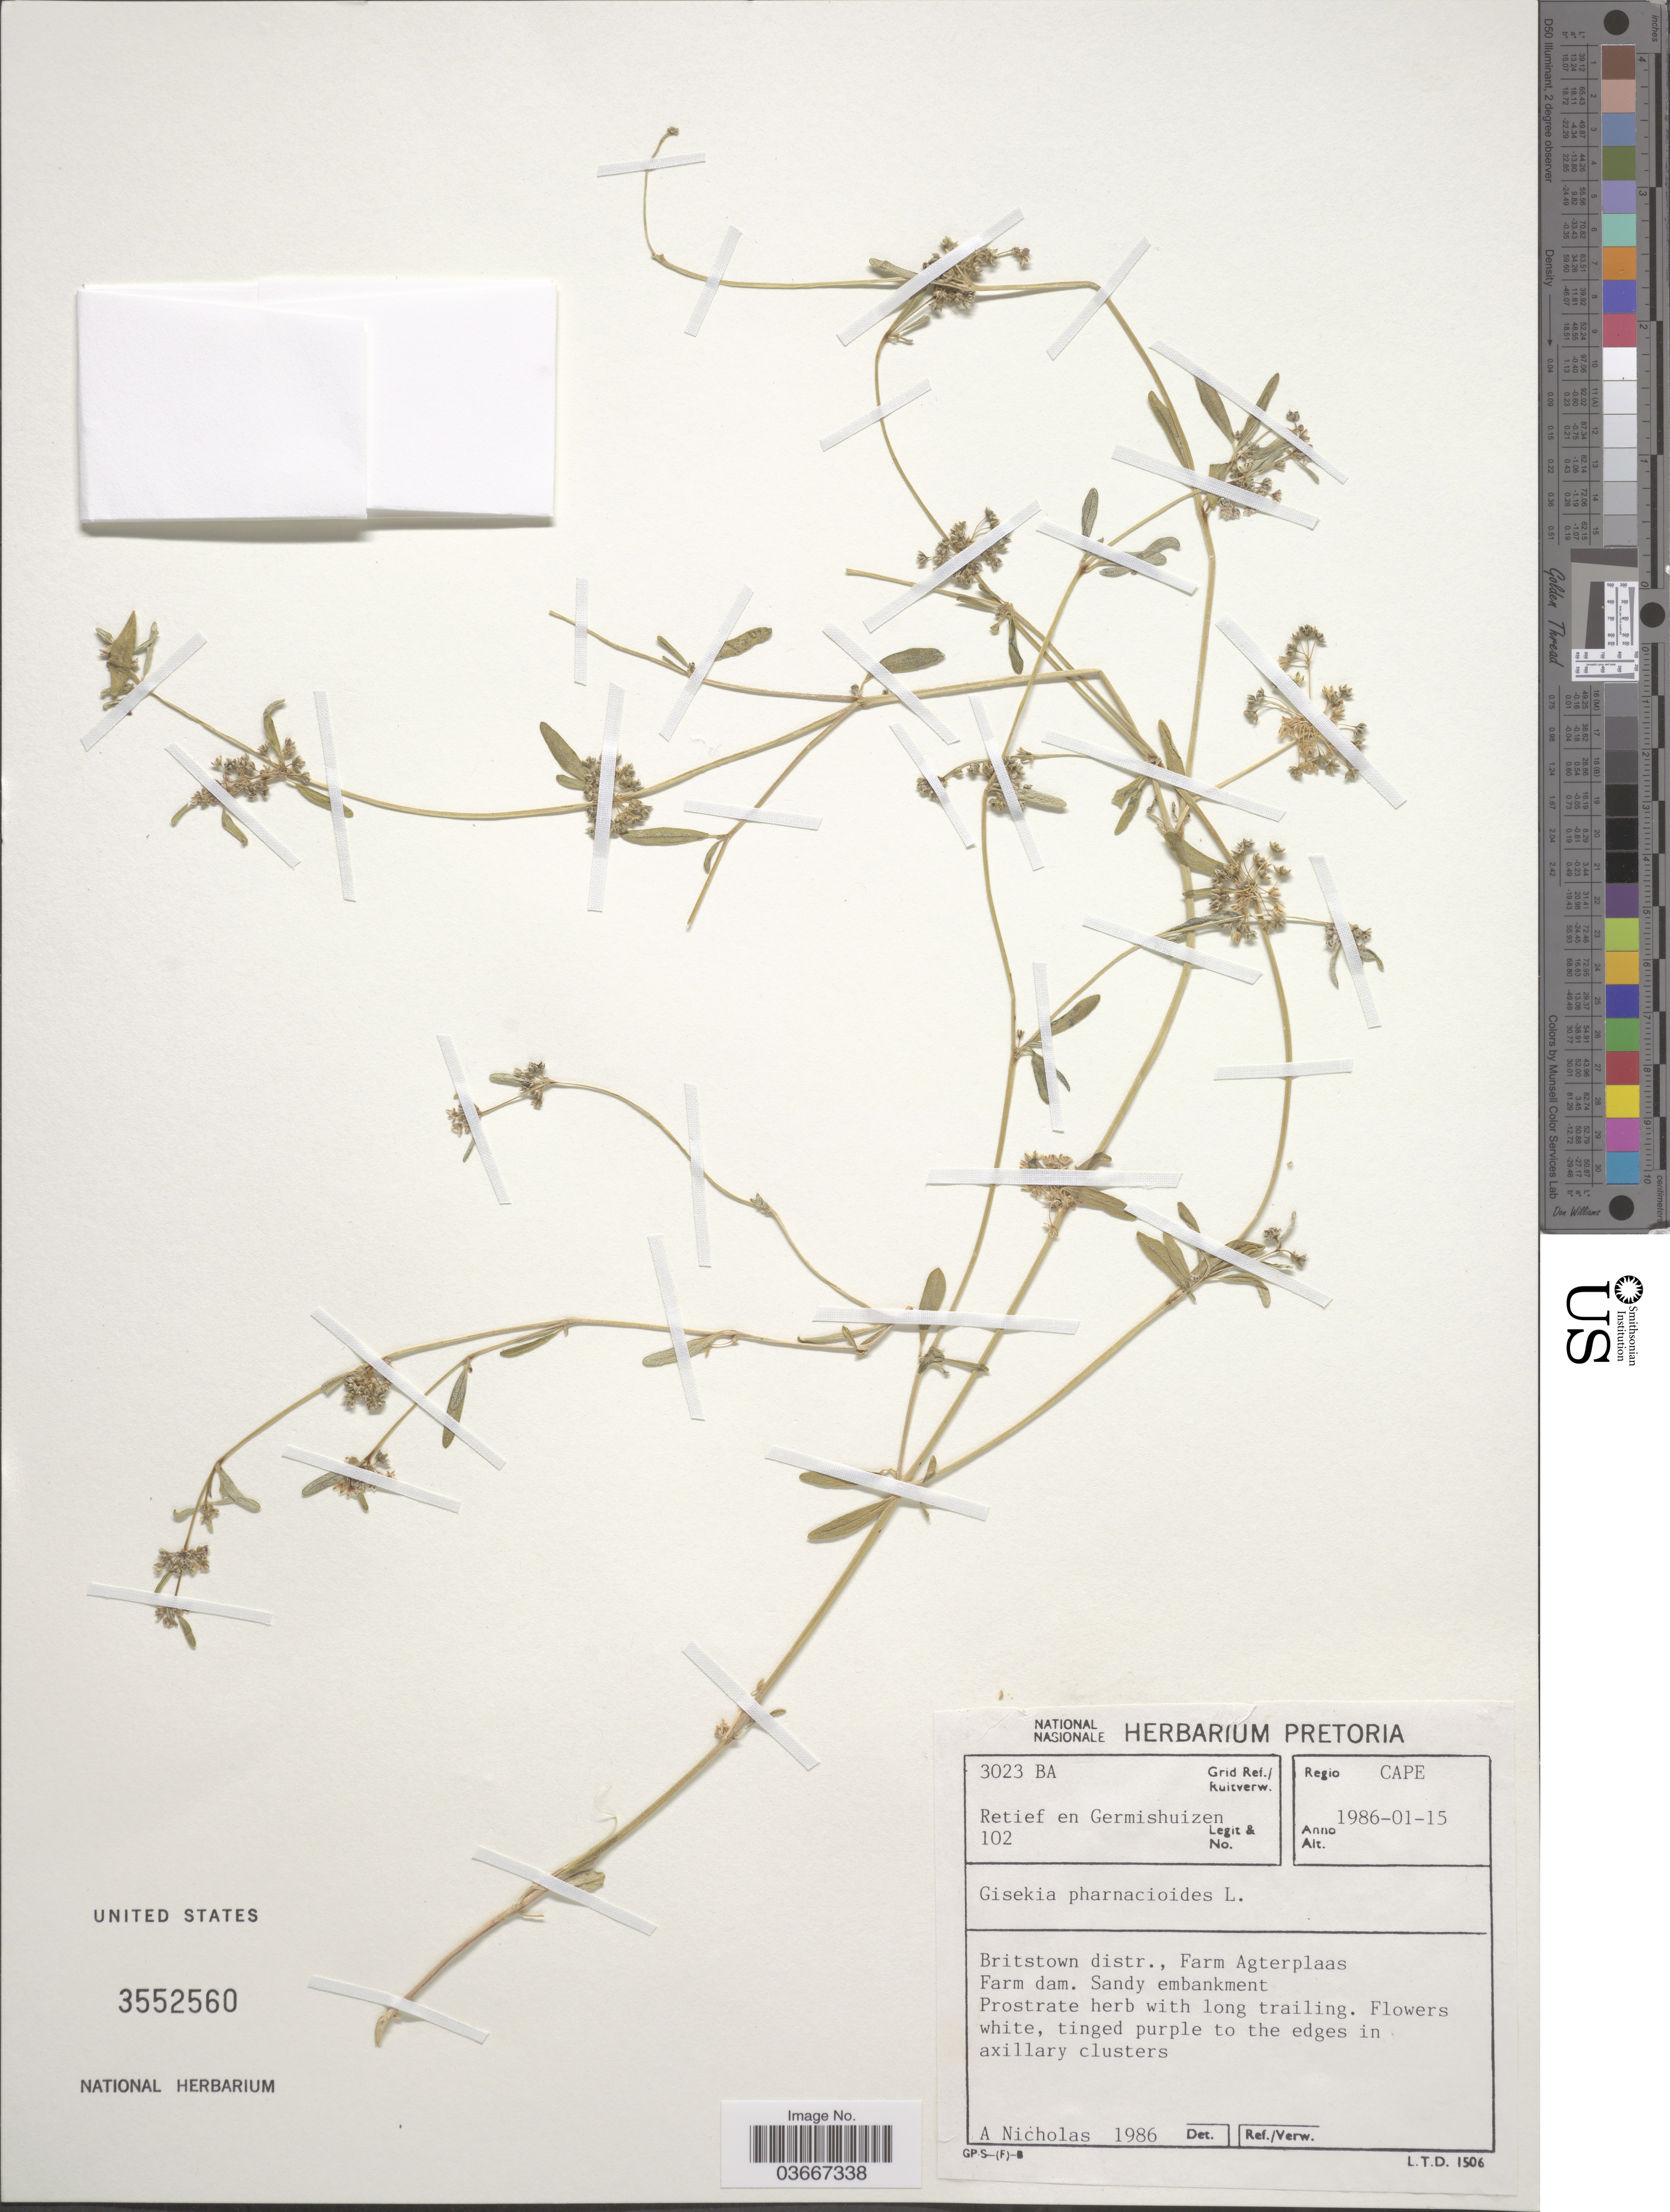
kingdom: Plantae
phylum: Tracheophyta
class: Magnoliopsida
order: Caryophyllales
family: Gisekiaceae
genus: Gisekia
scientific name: Gisekia pharnaceoides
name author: L.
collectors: -. Retief & Germishuizen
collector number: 102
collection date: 1986-01-15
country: South Africa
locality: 3023 BA Grid Ref./ Ruitverw. Regio Cape. Britstown distr., Farm Agterplaas Farm dam.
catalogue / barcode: US 3552560